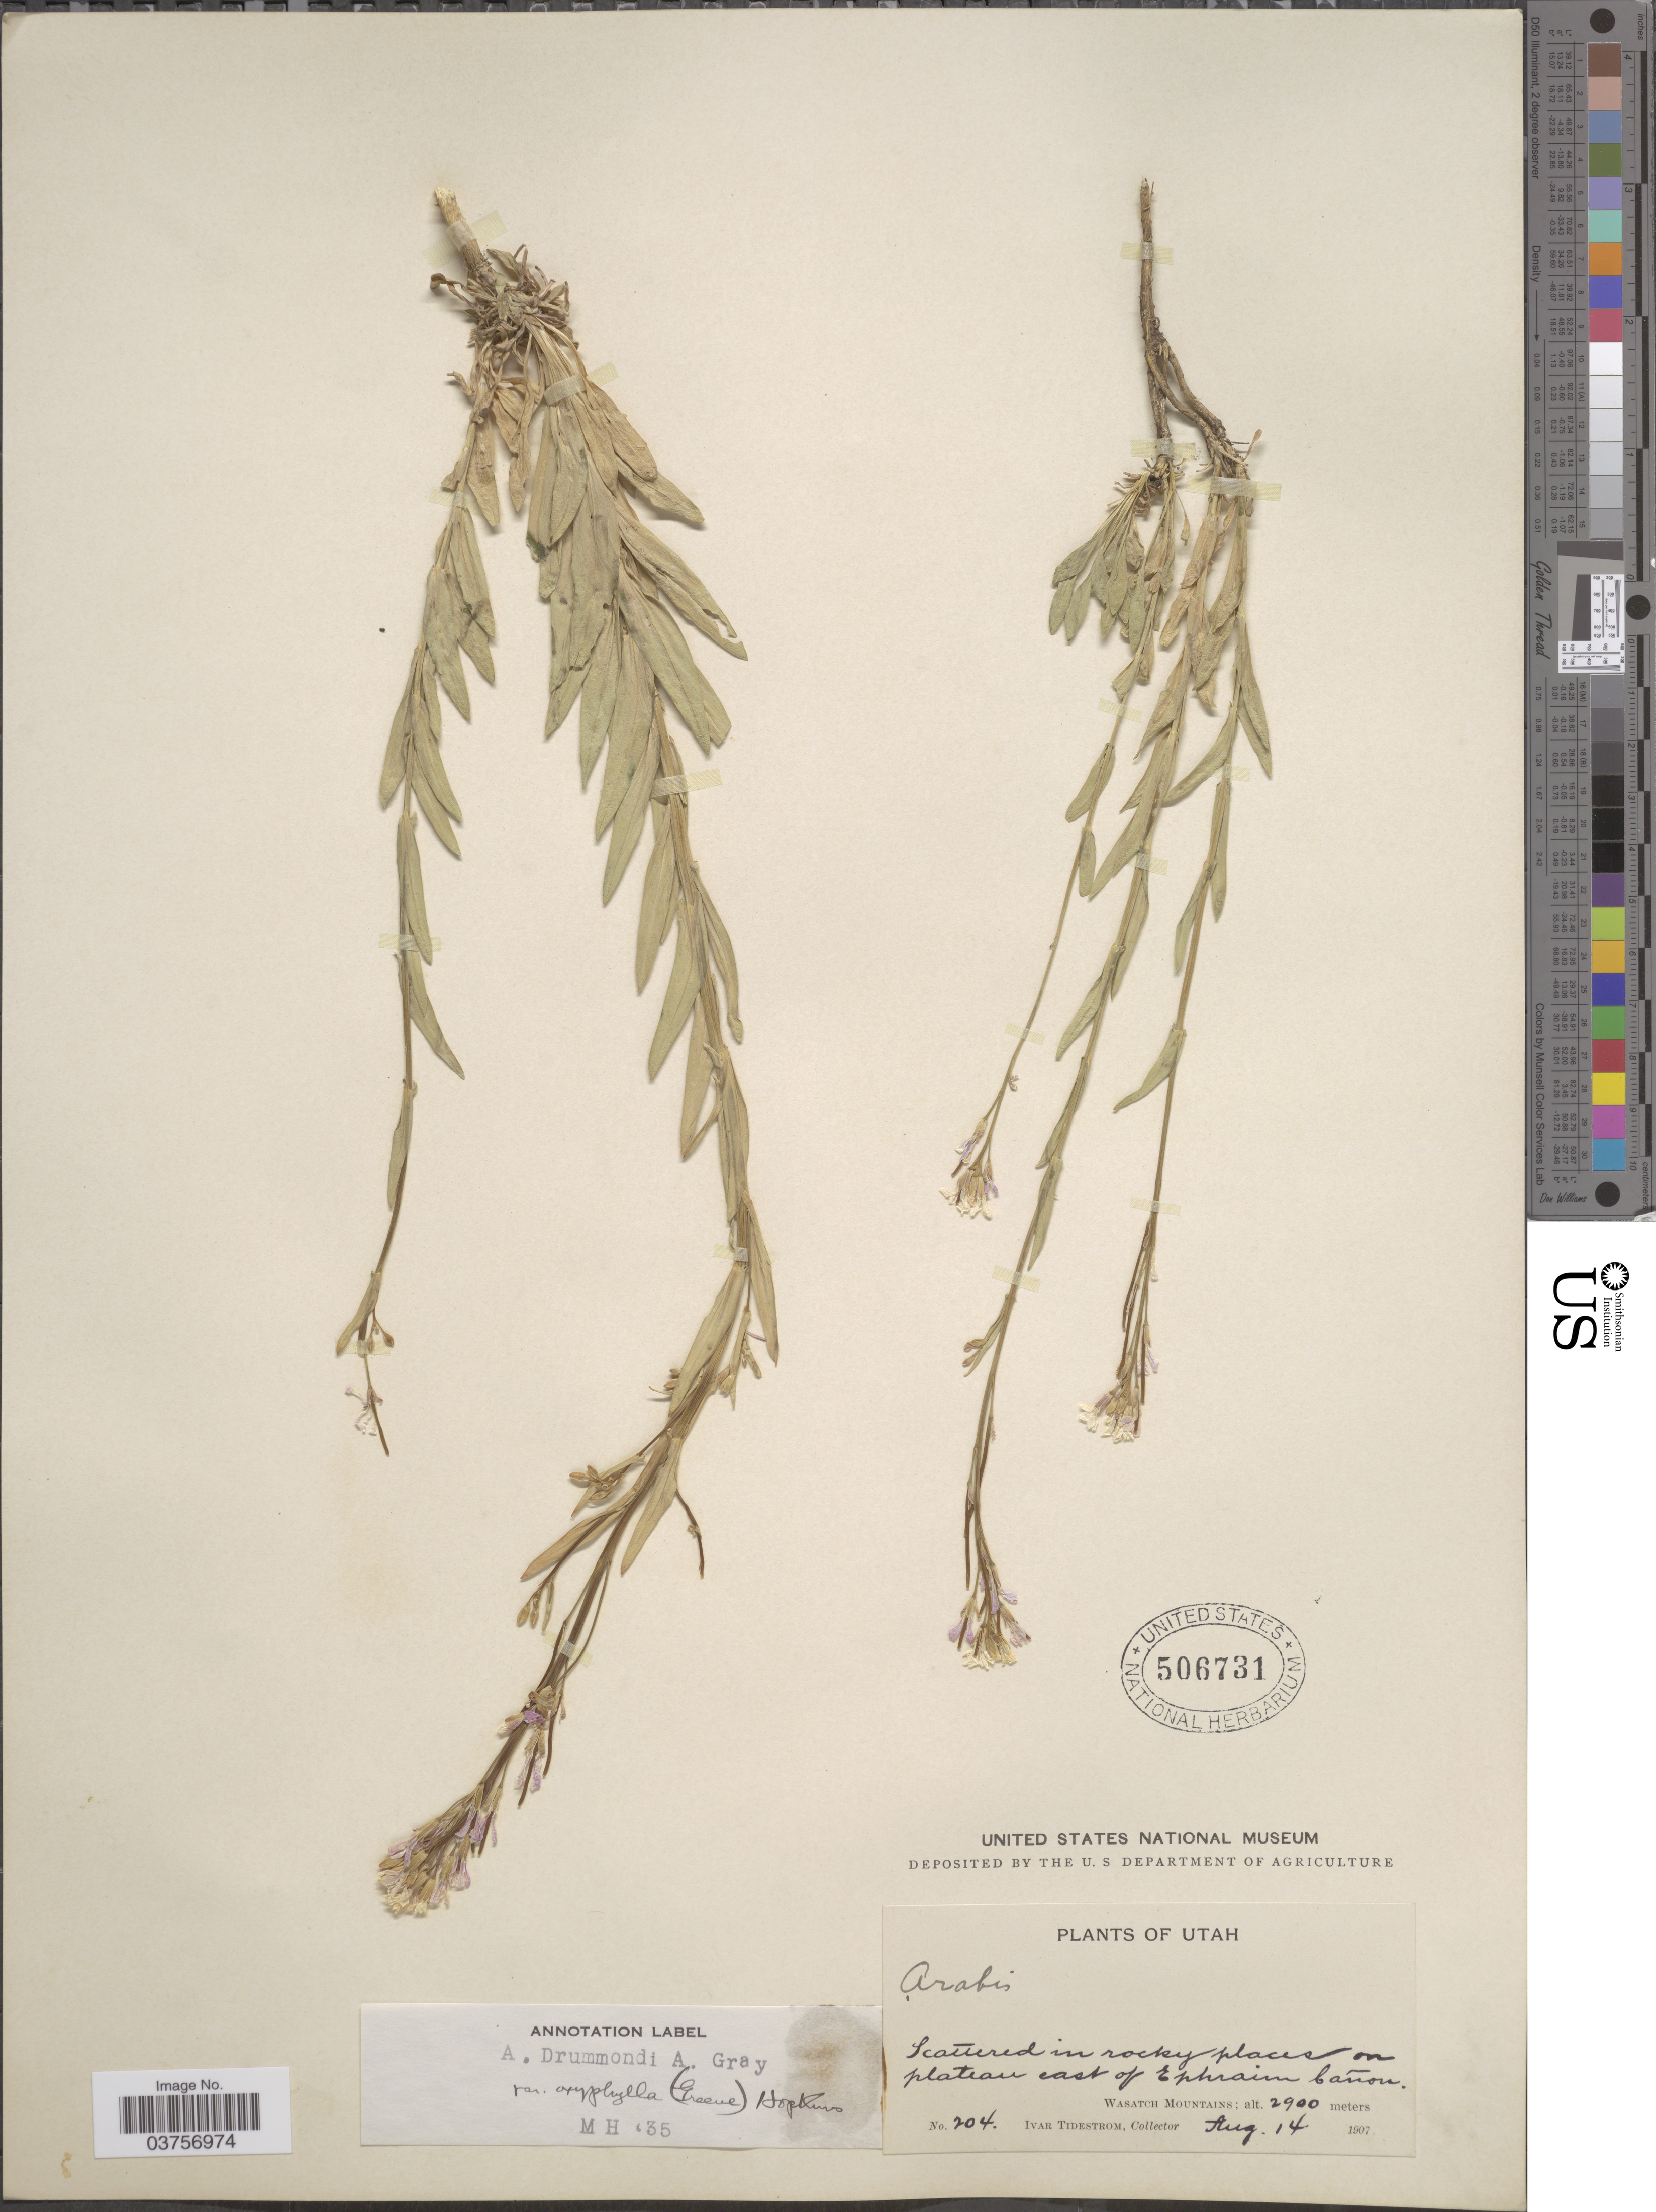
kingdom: Plantae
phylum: Tracheophyta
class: Magnoliopsida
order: Brassicales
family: Brassicaceae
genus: Arabis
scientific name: Arabis drummondii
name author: A. Gray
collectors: I. F. Tidestrom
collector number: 204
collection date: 1907-08-14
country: United States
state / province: Utah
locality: On plateau east of Ephraim Cañon. Wasatch Mountains.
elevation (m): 2900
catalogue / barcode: US 506731